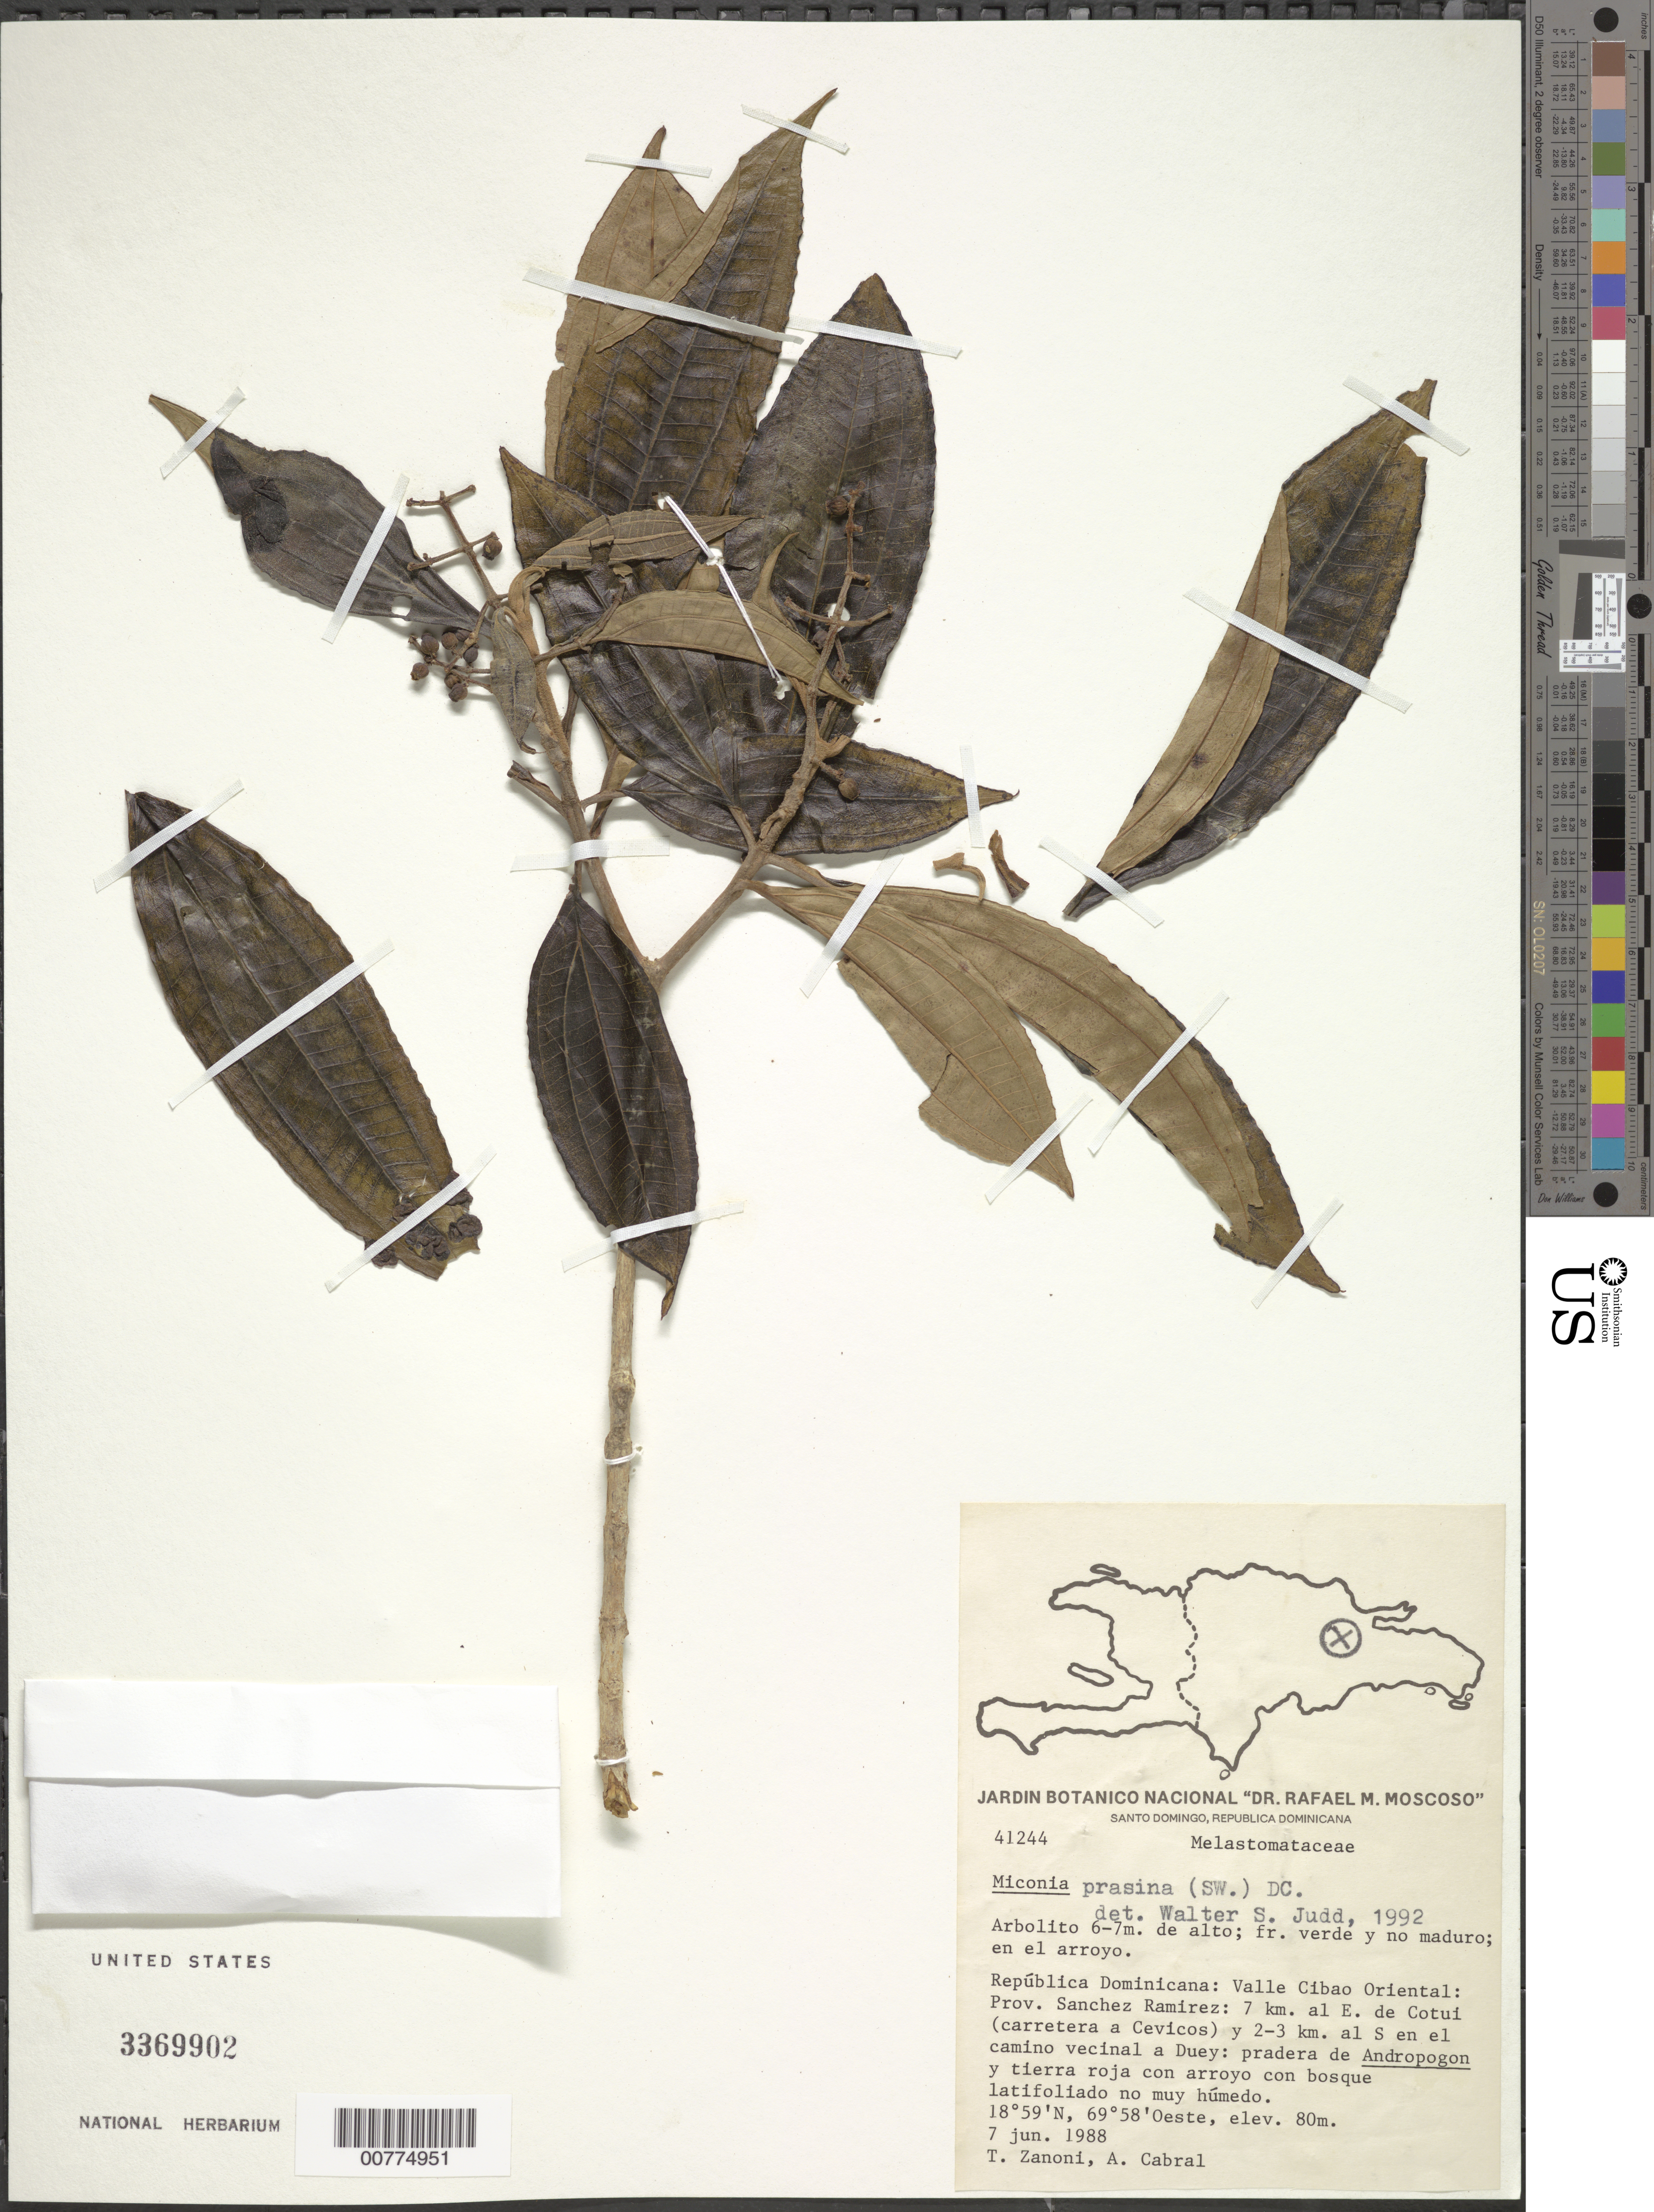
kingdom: Plantae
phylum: Tracheophyta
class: Magnoliopsida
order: Myrtales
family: Melastomataceae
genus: Miconia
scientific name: Miconia prasina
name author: (Sw.) DC.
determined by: Judd, Walter S.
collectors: T. A. Zanoni & A. Cabral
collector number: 41244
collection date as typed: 07 Jun 1988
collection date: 1988-06-07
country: Dominican Republic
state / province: Sanchez Ramirez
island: Hispaniola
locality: Oriental Cibao Valley, 7 km E of Cotui (road to Cevicos) and 2-3 km S in rural road to Duey.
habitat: In stream; meadow of Andropogon and red soil, stream and broadleaf forest not too humid.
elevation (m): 80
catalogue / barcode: US 3369902